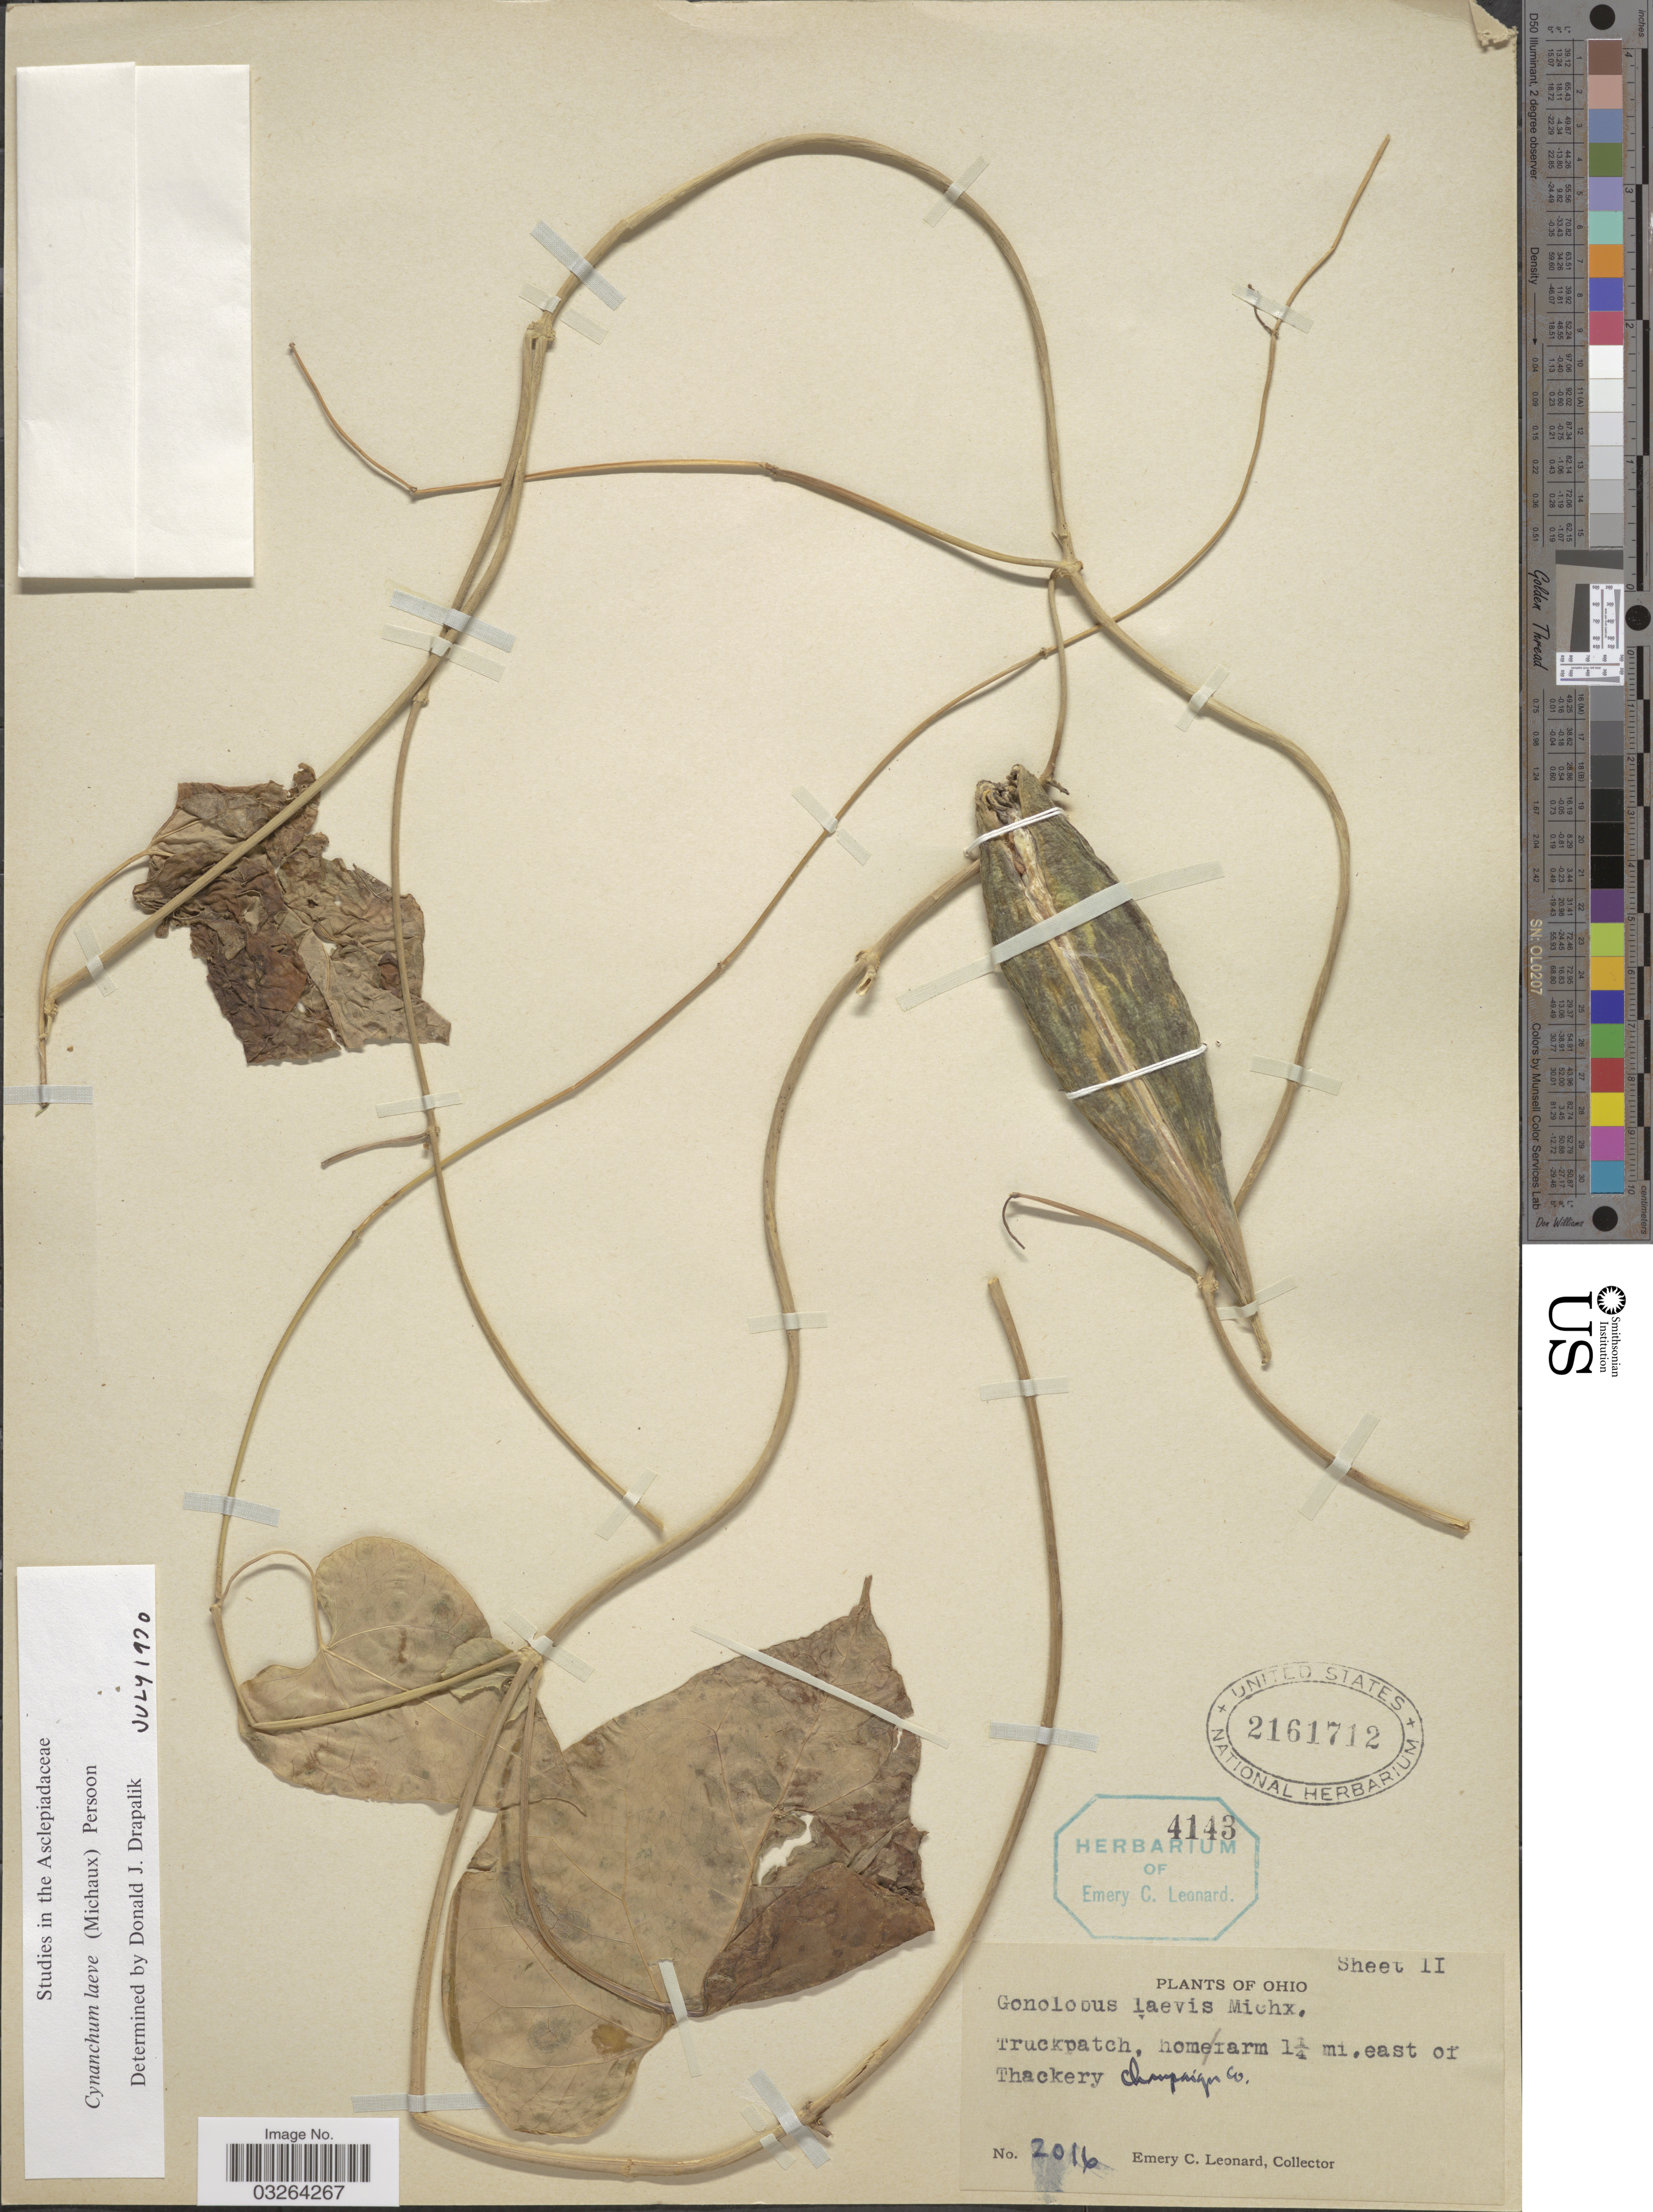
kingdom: Plantae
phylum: Tracheophyta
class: Magnoliopsida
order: Gentianales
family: Apocynaceae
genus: Cynanchum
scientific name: Cynanchum laeve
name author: (Michx.) Pers.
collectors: E. C. Leonard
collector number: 2016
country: United States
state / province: Ohio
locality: Truckpatch, home farm 1¼ mi. east of Thackery. Champaign Co.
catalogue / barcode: US 2161712